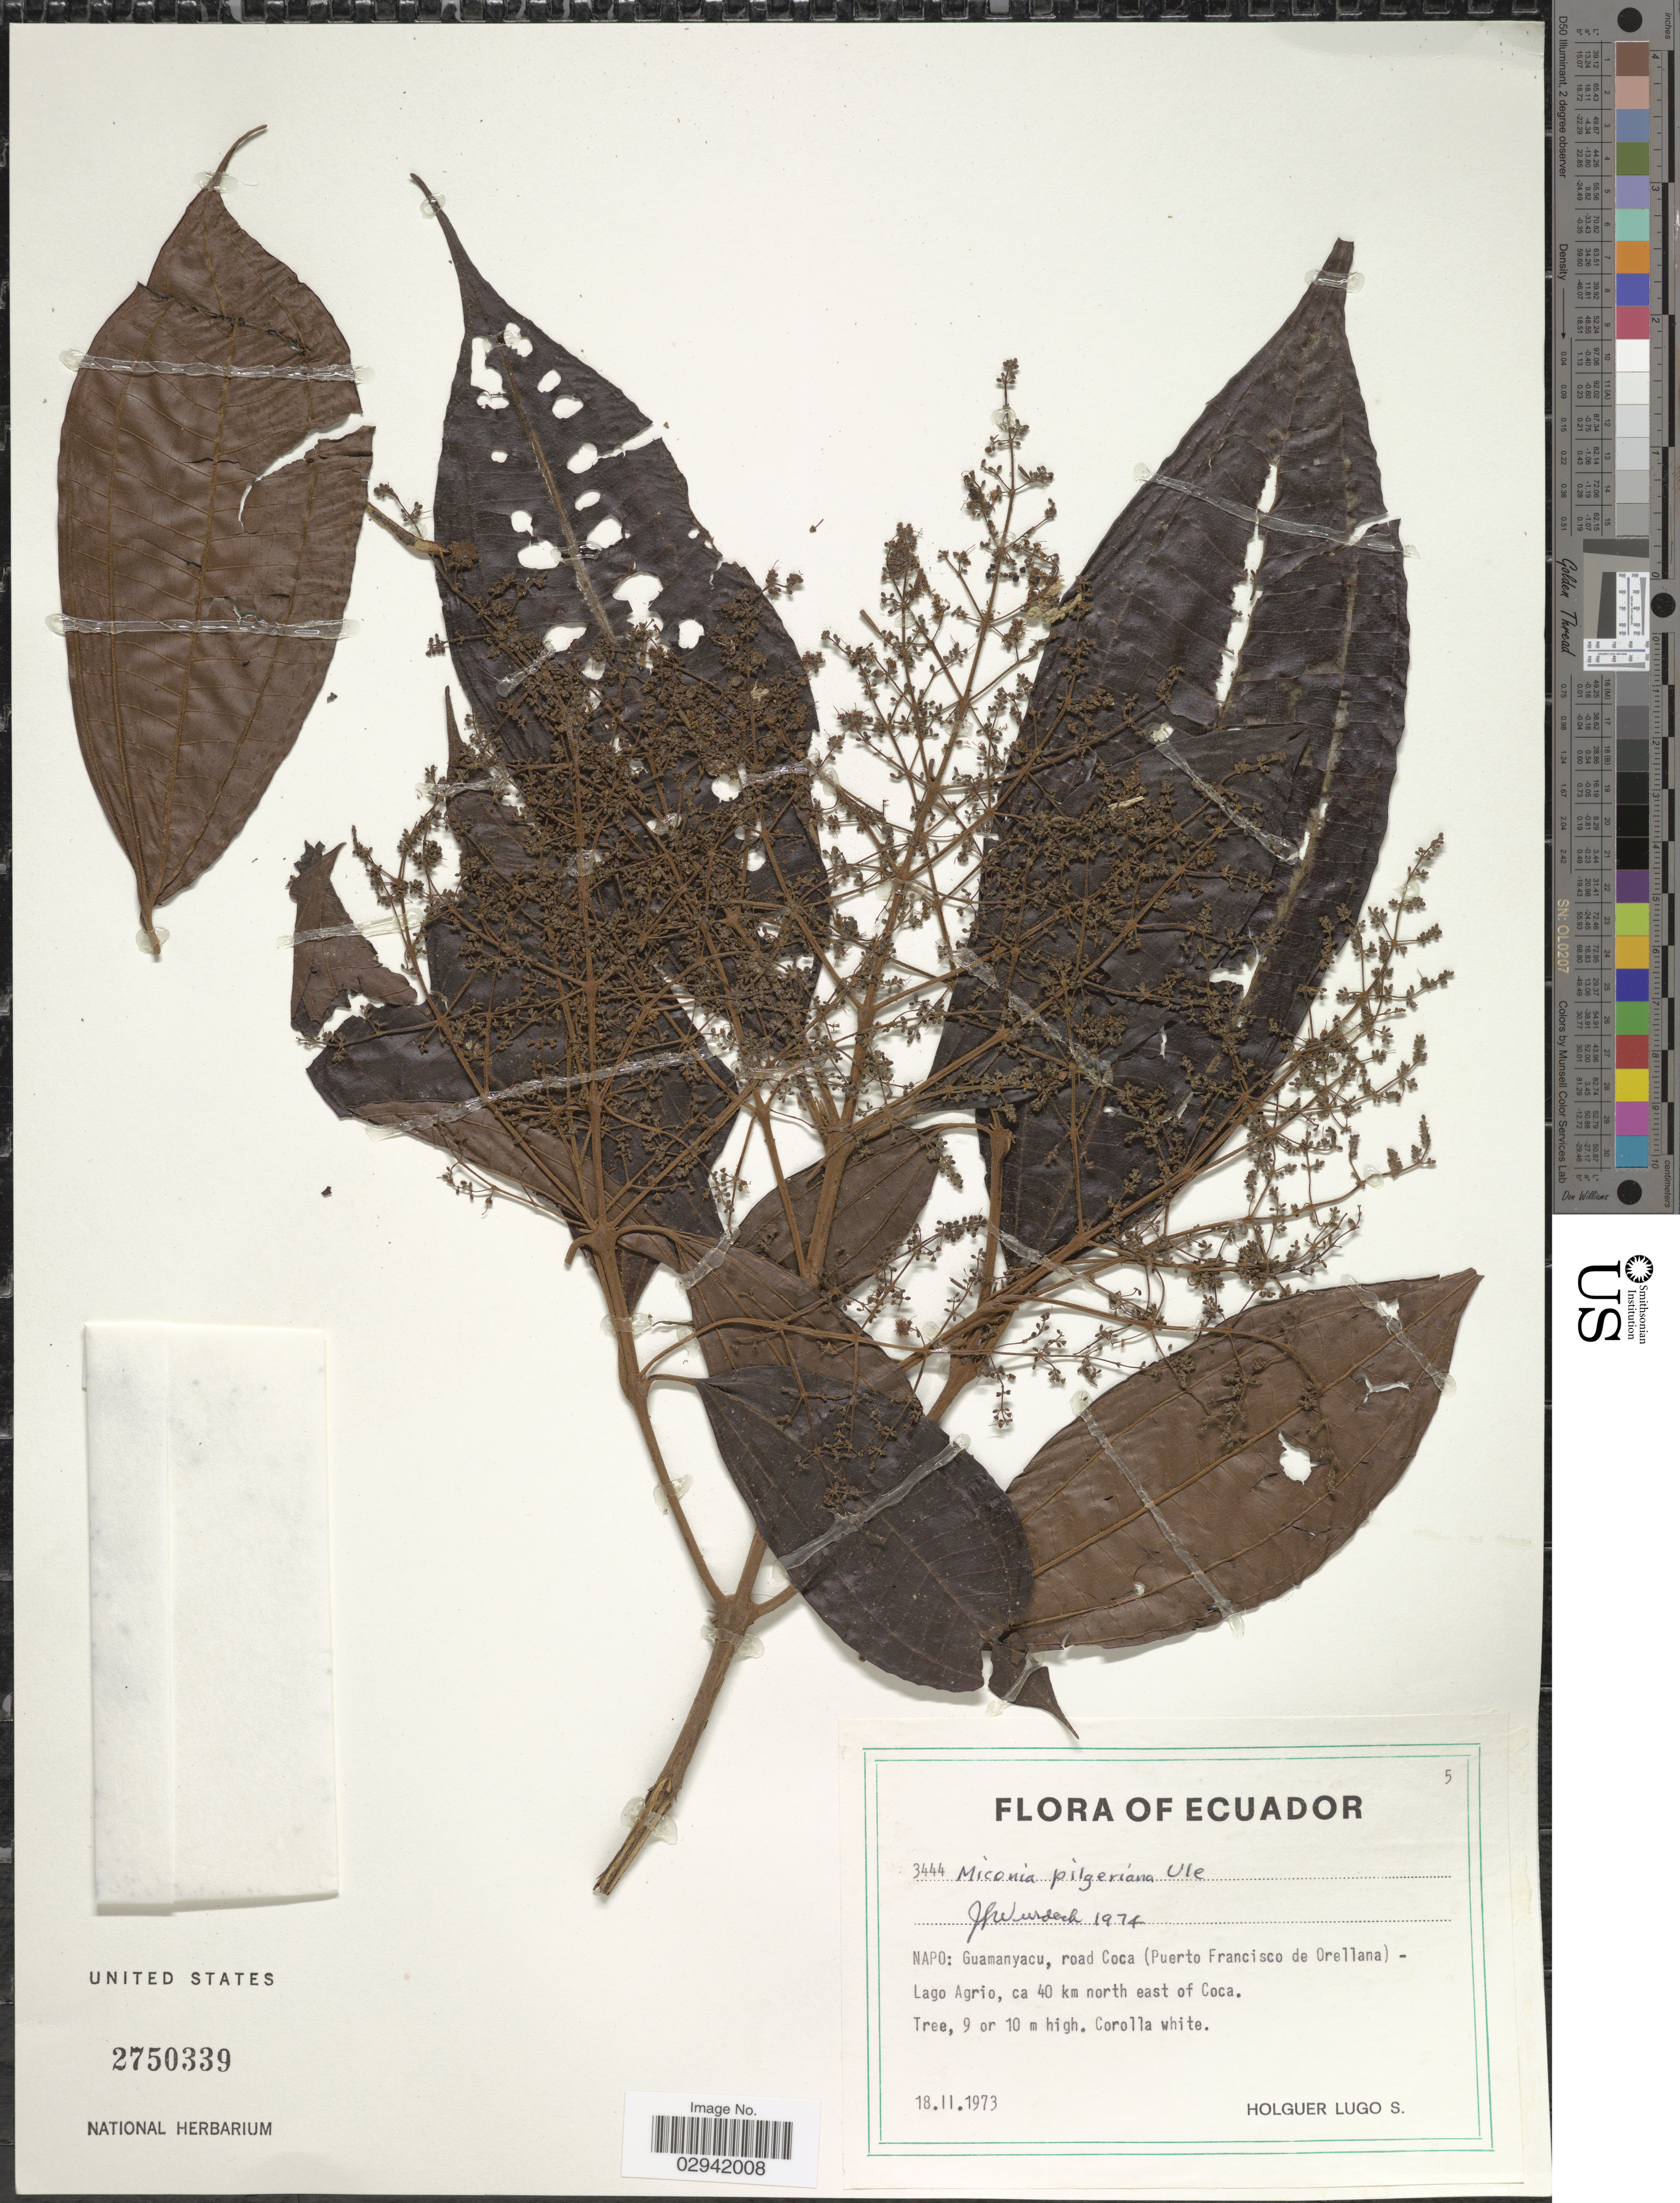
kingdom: Plantae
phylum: Tracheophyta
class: Magnoliopsida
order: Myrtales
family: Melastomataceae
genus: Miconia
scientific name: Miconia pilgeriana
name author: Ule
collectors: H. Lugo S.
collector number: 3444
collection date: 1973-02-18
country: Ecuador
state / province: Napo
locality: Guamanyacu, road Coca (Puerto Francisco de Orellana) - Lago Agrio, ca 40 km north east of Coca.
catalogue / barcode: US 2750339